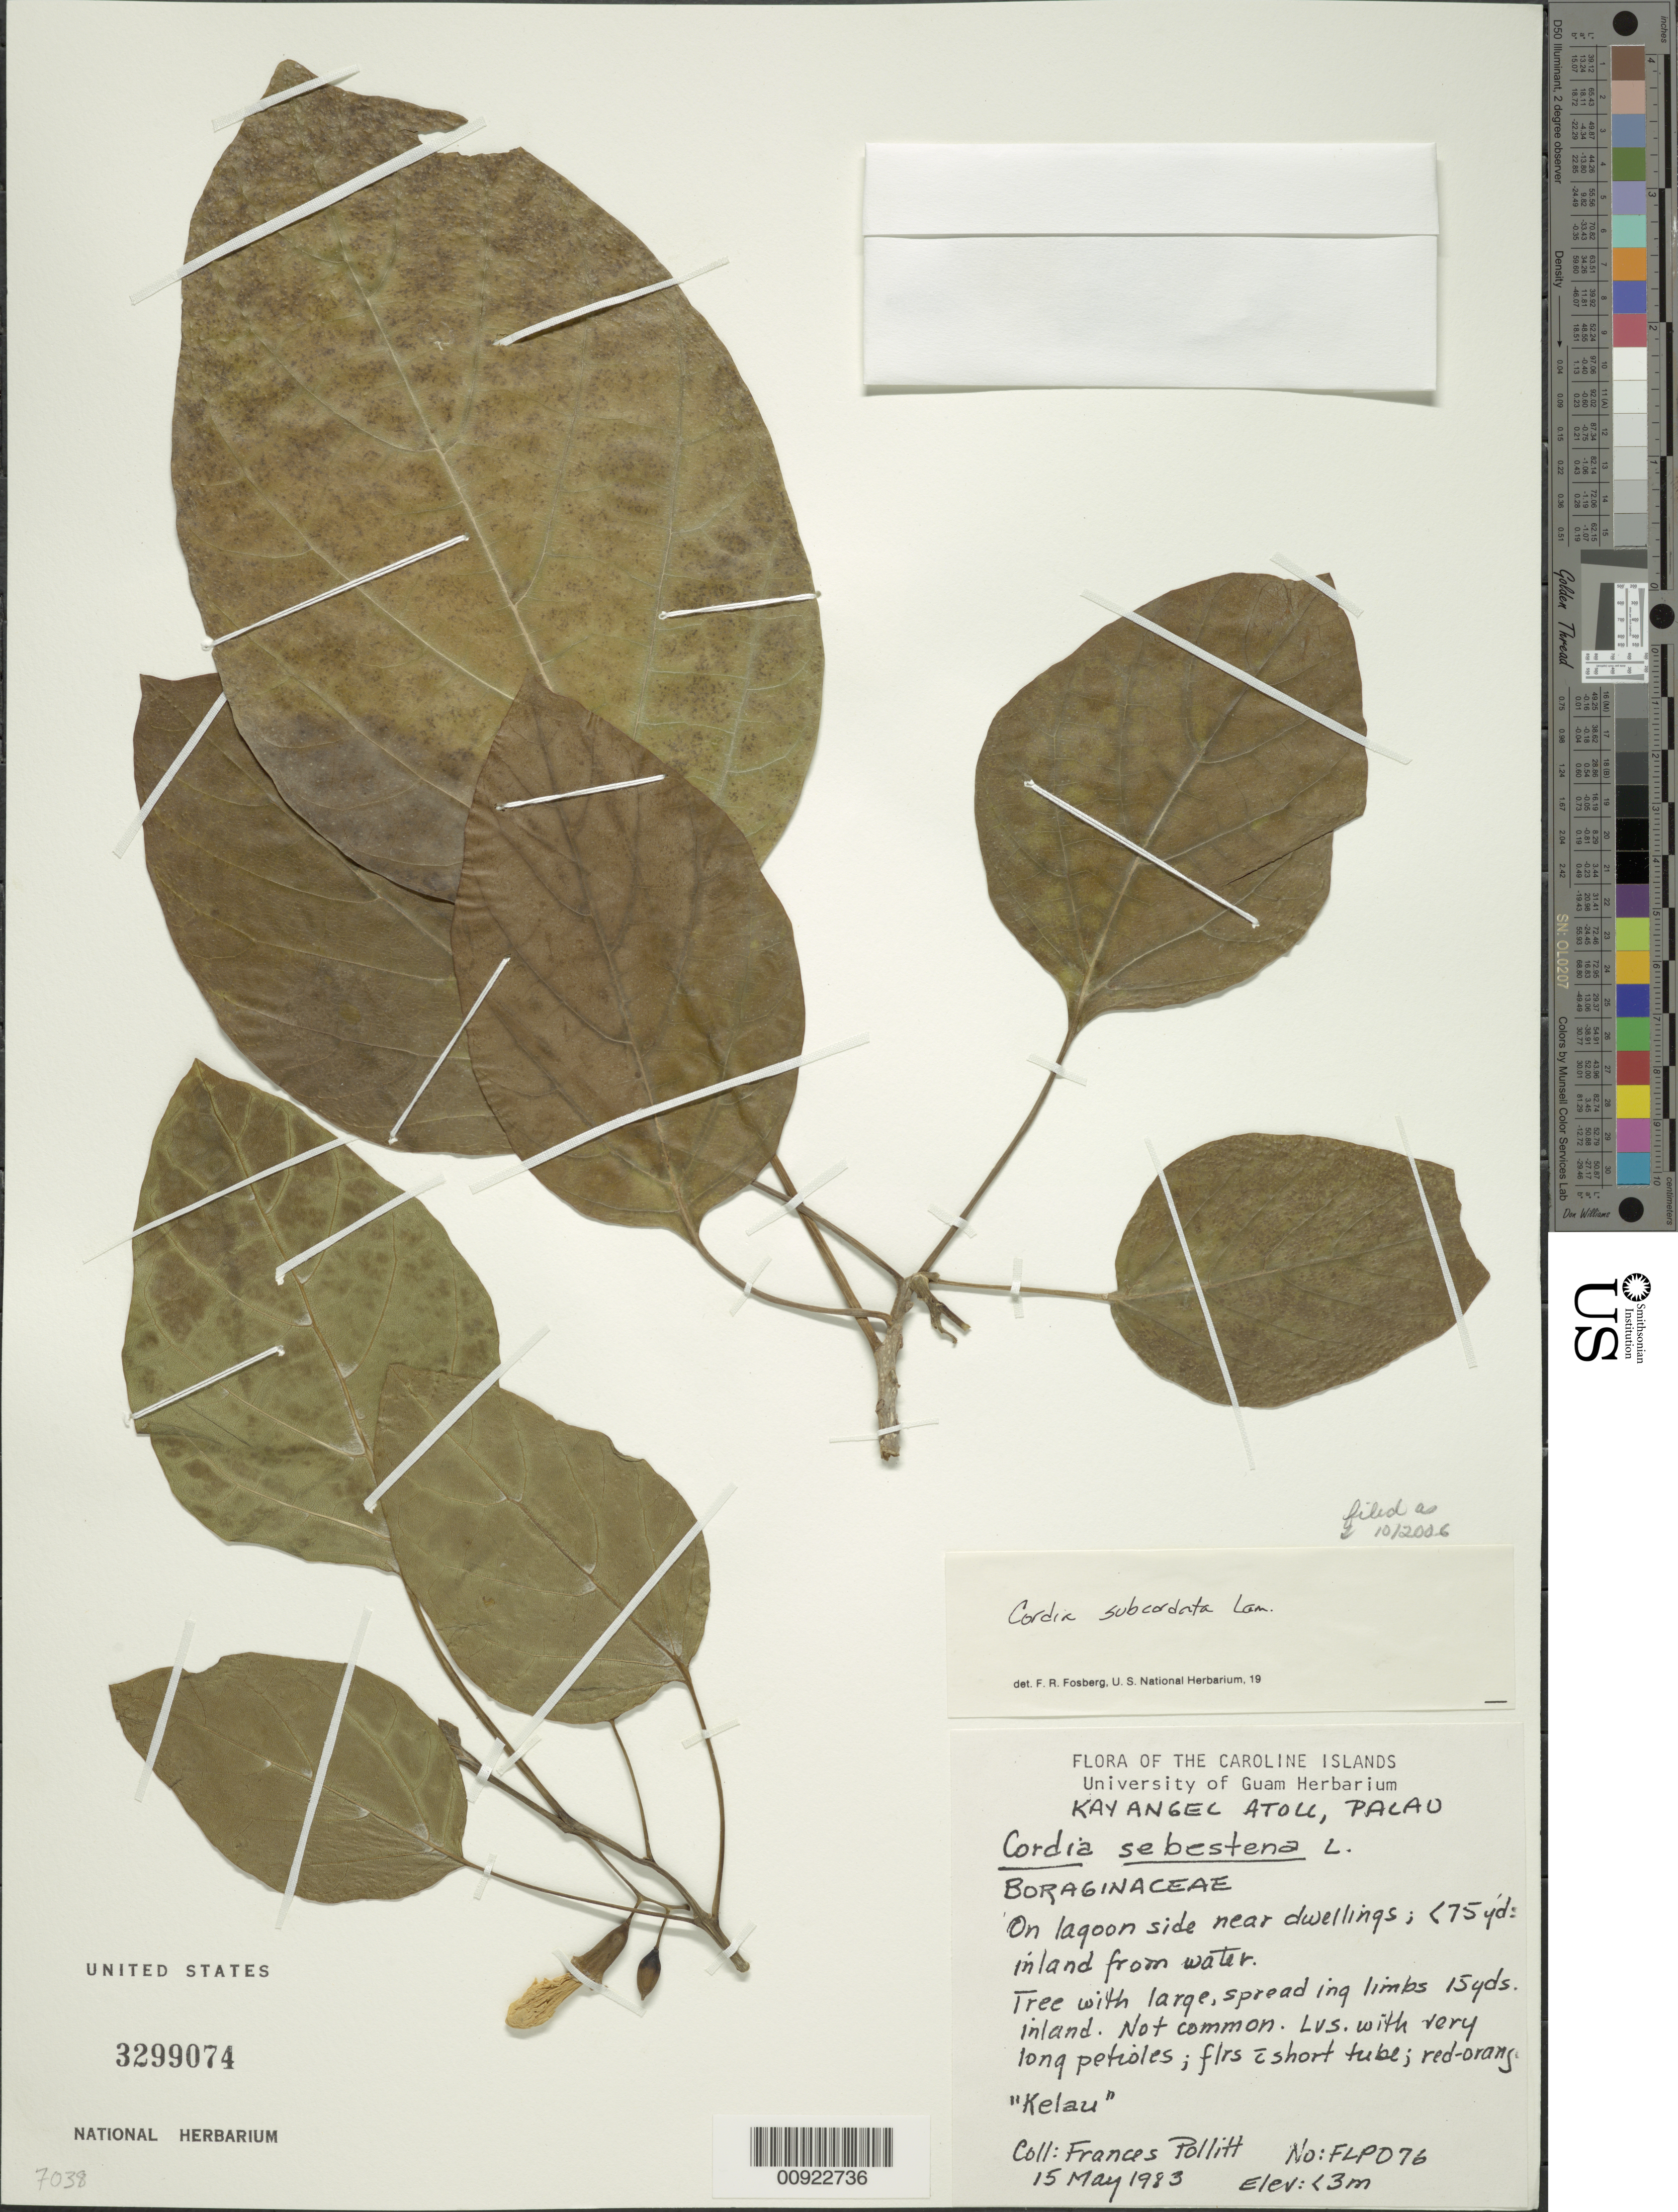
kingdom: Plantae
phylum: Tracheophyta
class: Magnoliopsida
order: Boraginales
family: Cordiaceae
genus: Cordia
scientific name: Cordia subcordata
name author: Lam.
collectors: F. Pollitt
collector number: FLP 076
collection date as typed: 15 May 1983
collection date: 1983-05-15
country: Palau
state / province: Kayangel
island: Ngcheangel [Kayangel] Atoll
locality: Kayangel Atoll.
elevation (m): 0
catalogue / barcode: US 3299074